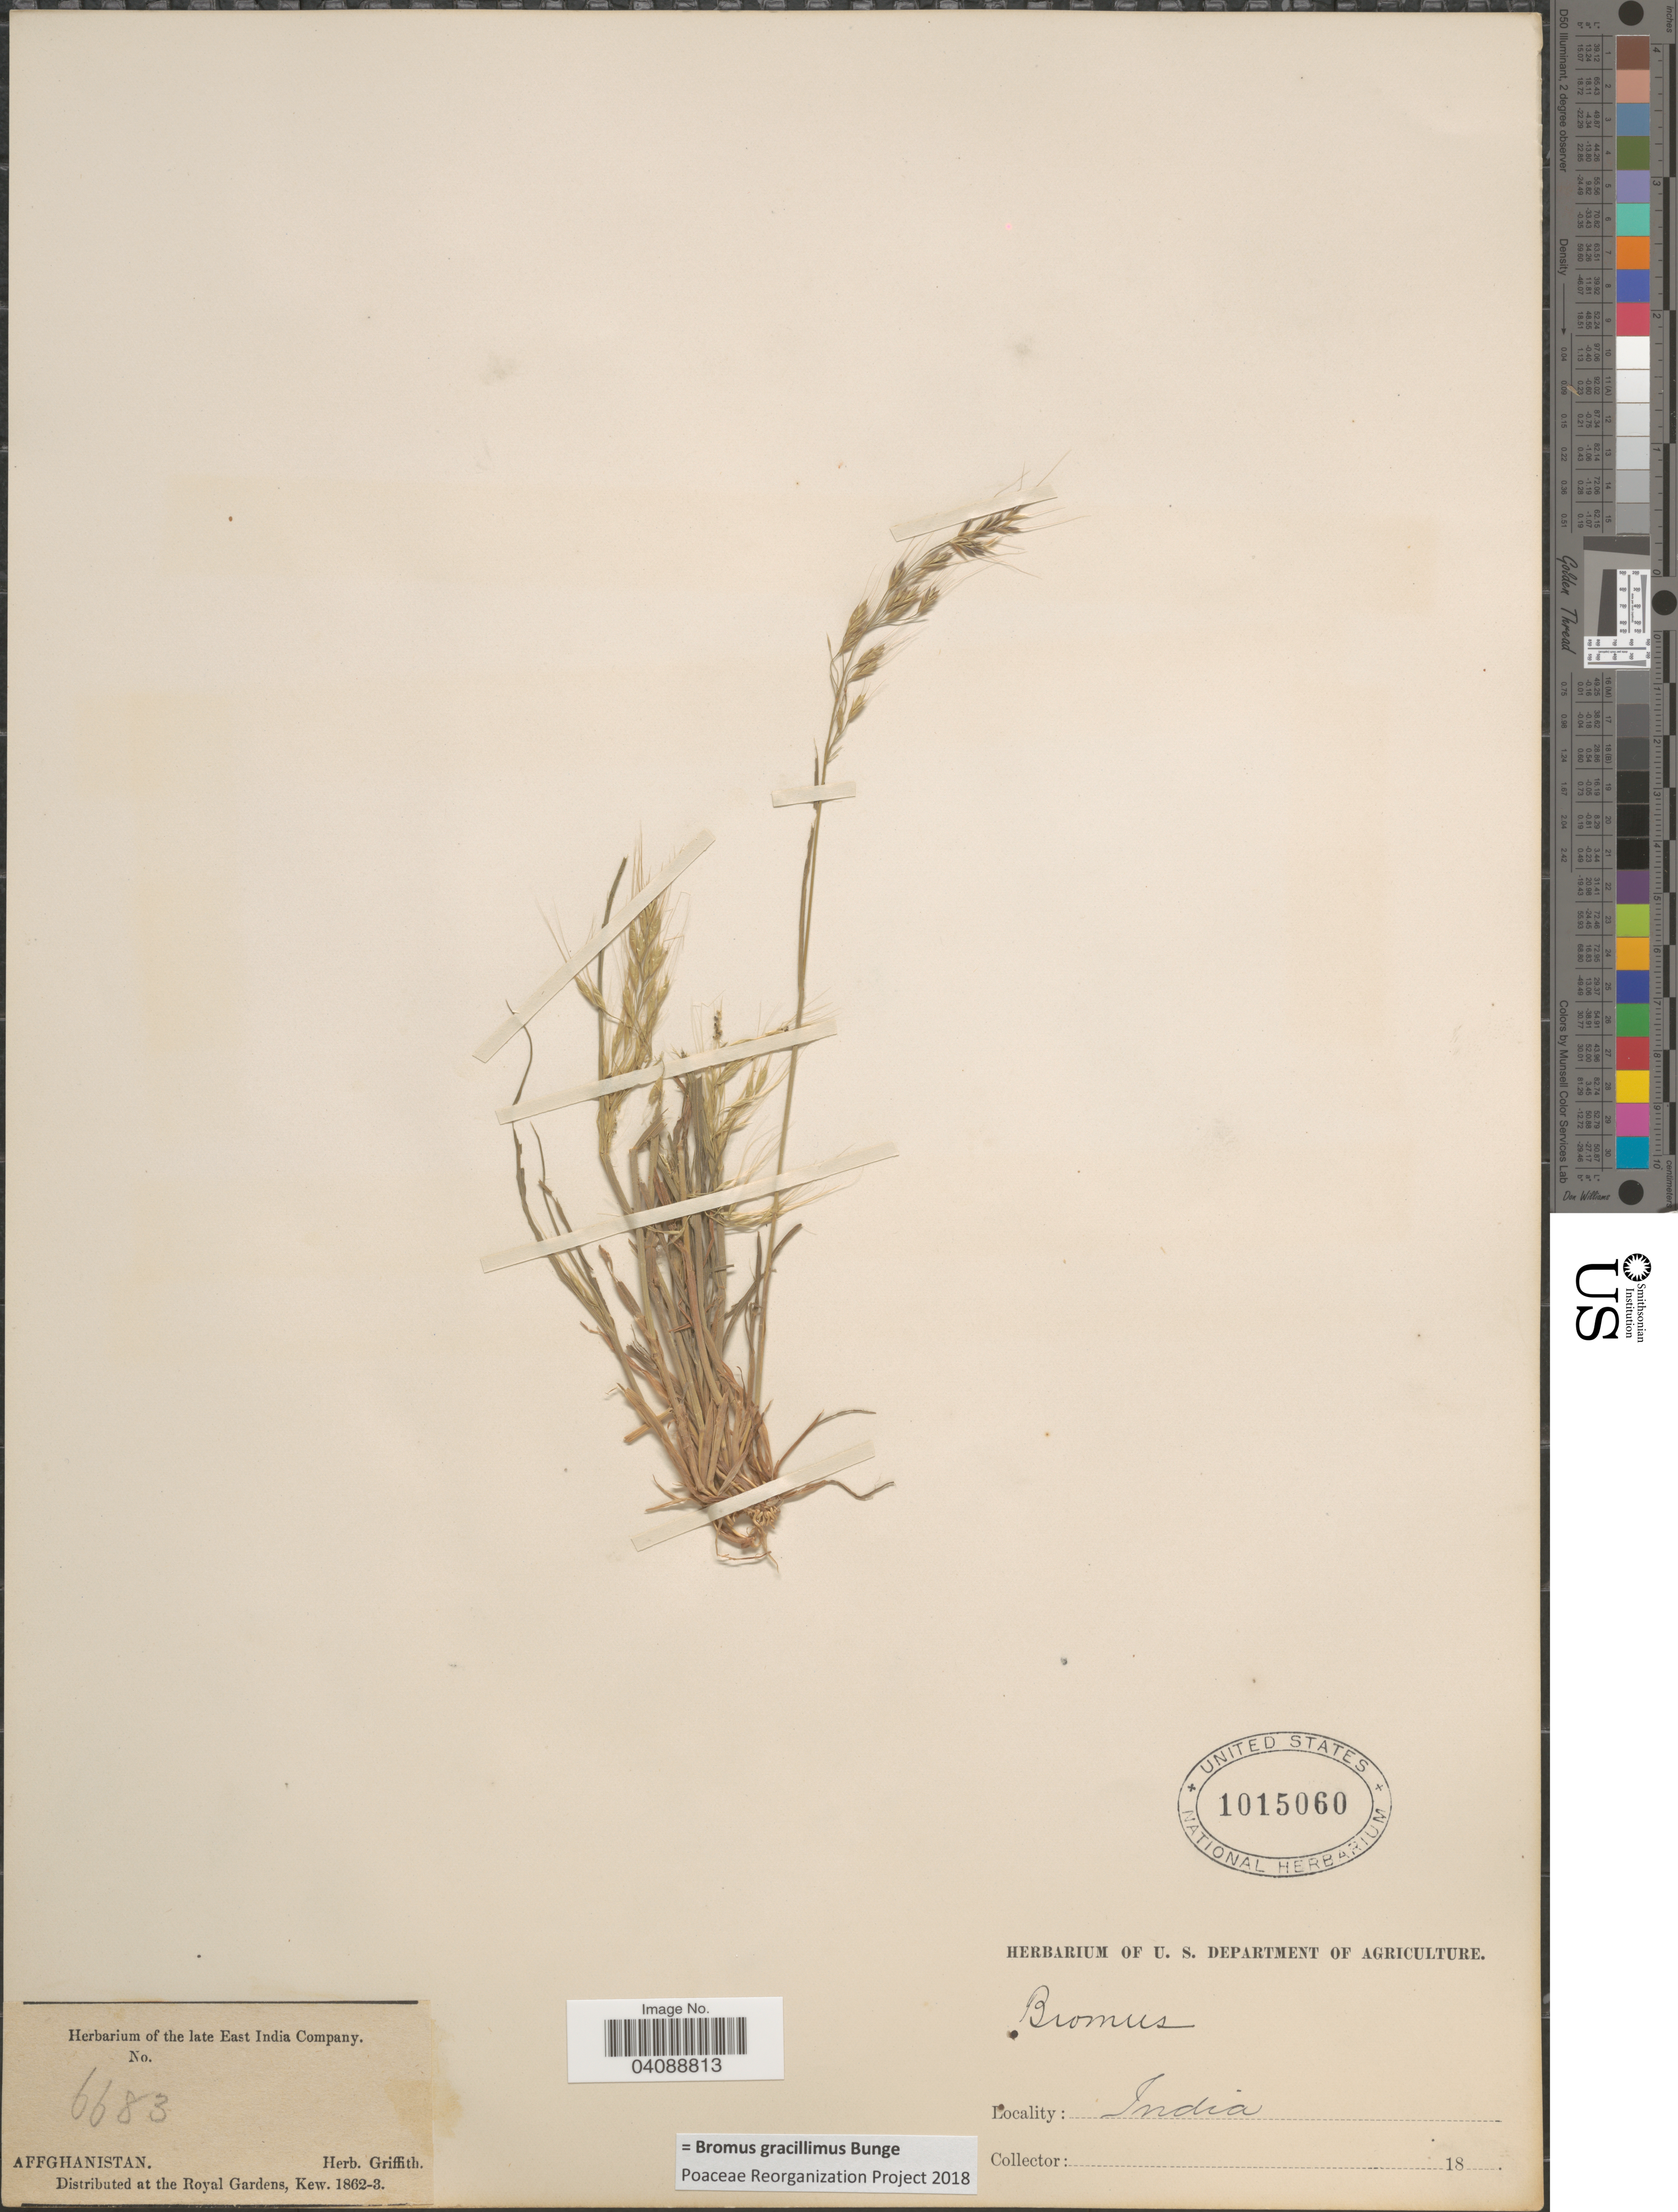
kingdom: Plantae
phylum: Tracheophyta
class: Liliopsida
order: Poales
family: Poaceae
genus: Bromus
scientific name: Bromus gracillimus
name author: Bunge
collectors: ex herb. Griffith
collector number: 6683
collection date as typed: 18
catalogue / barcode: US 1015060